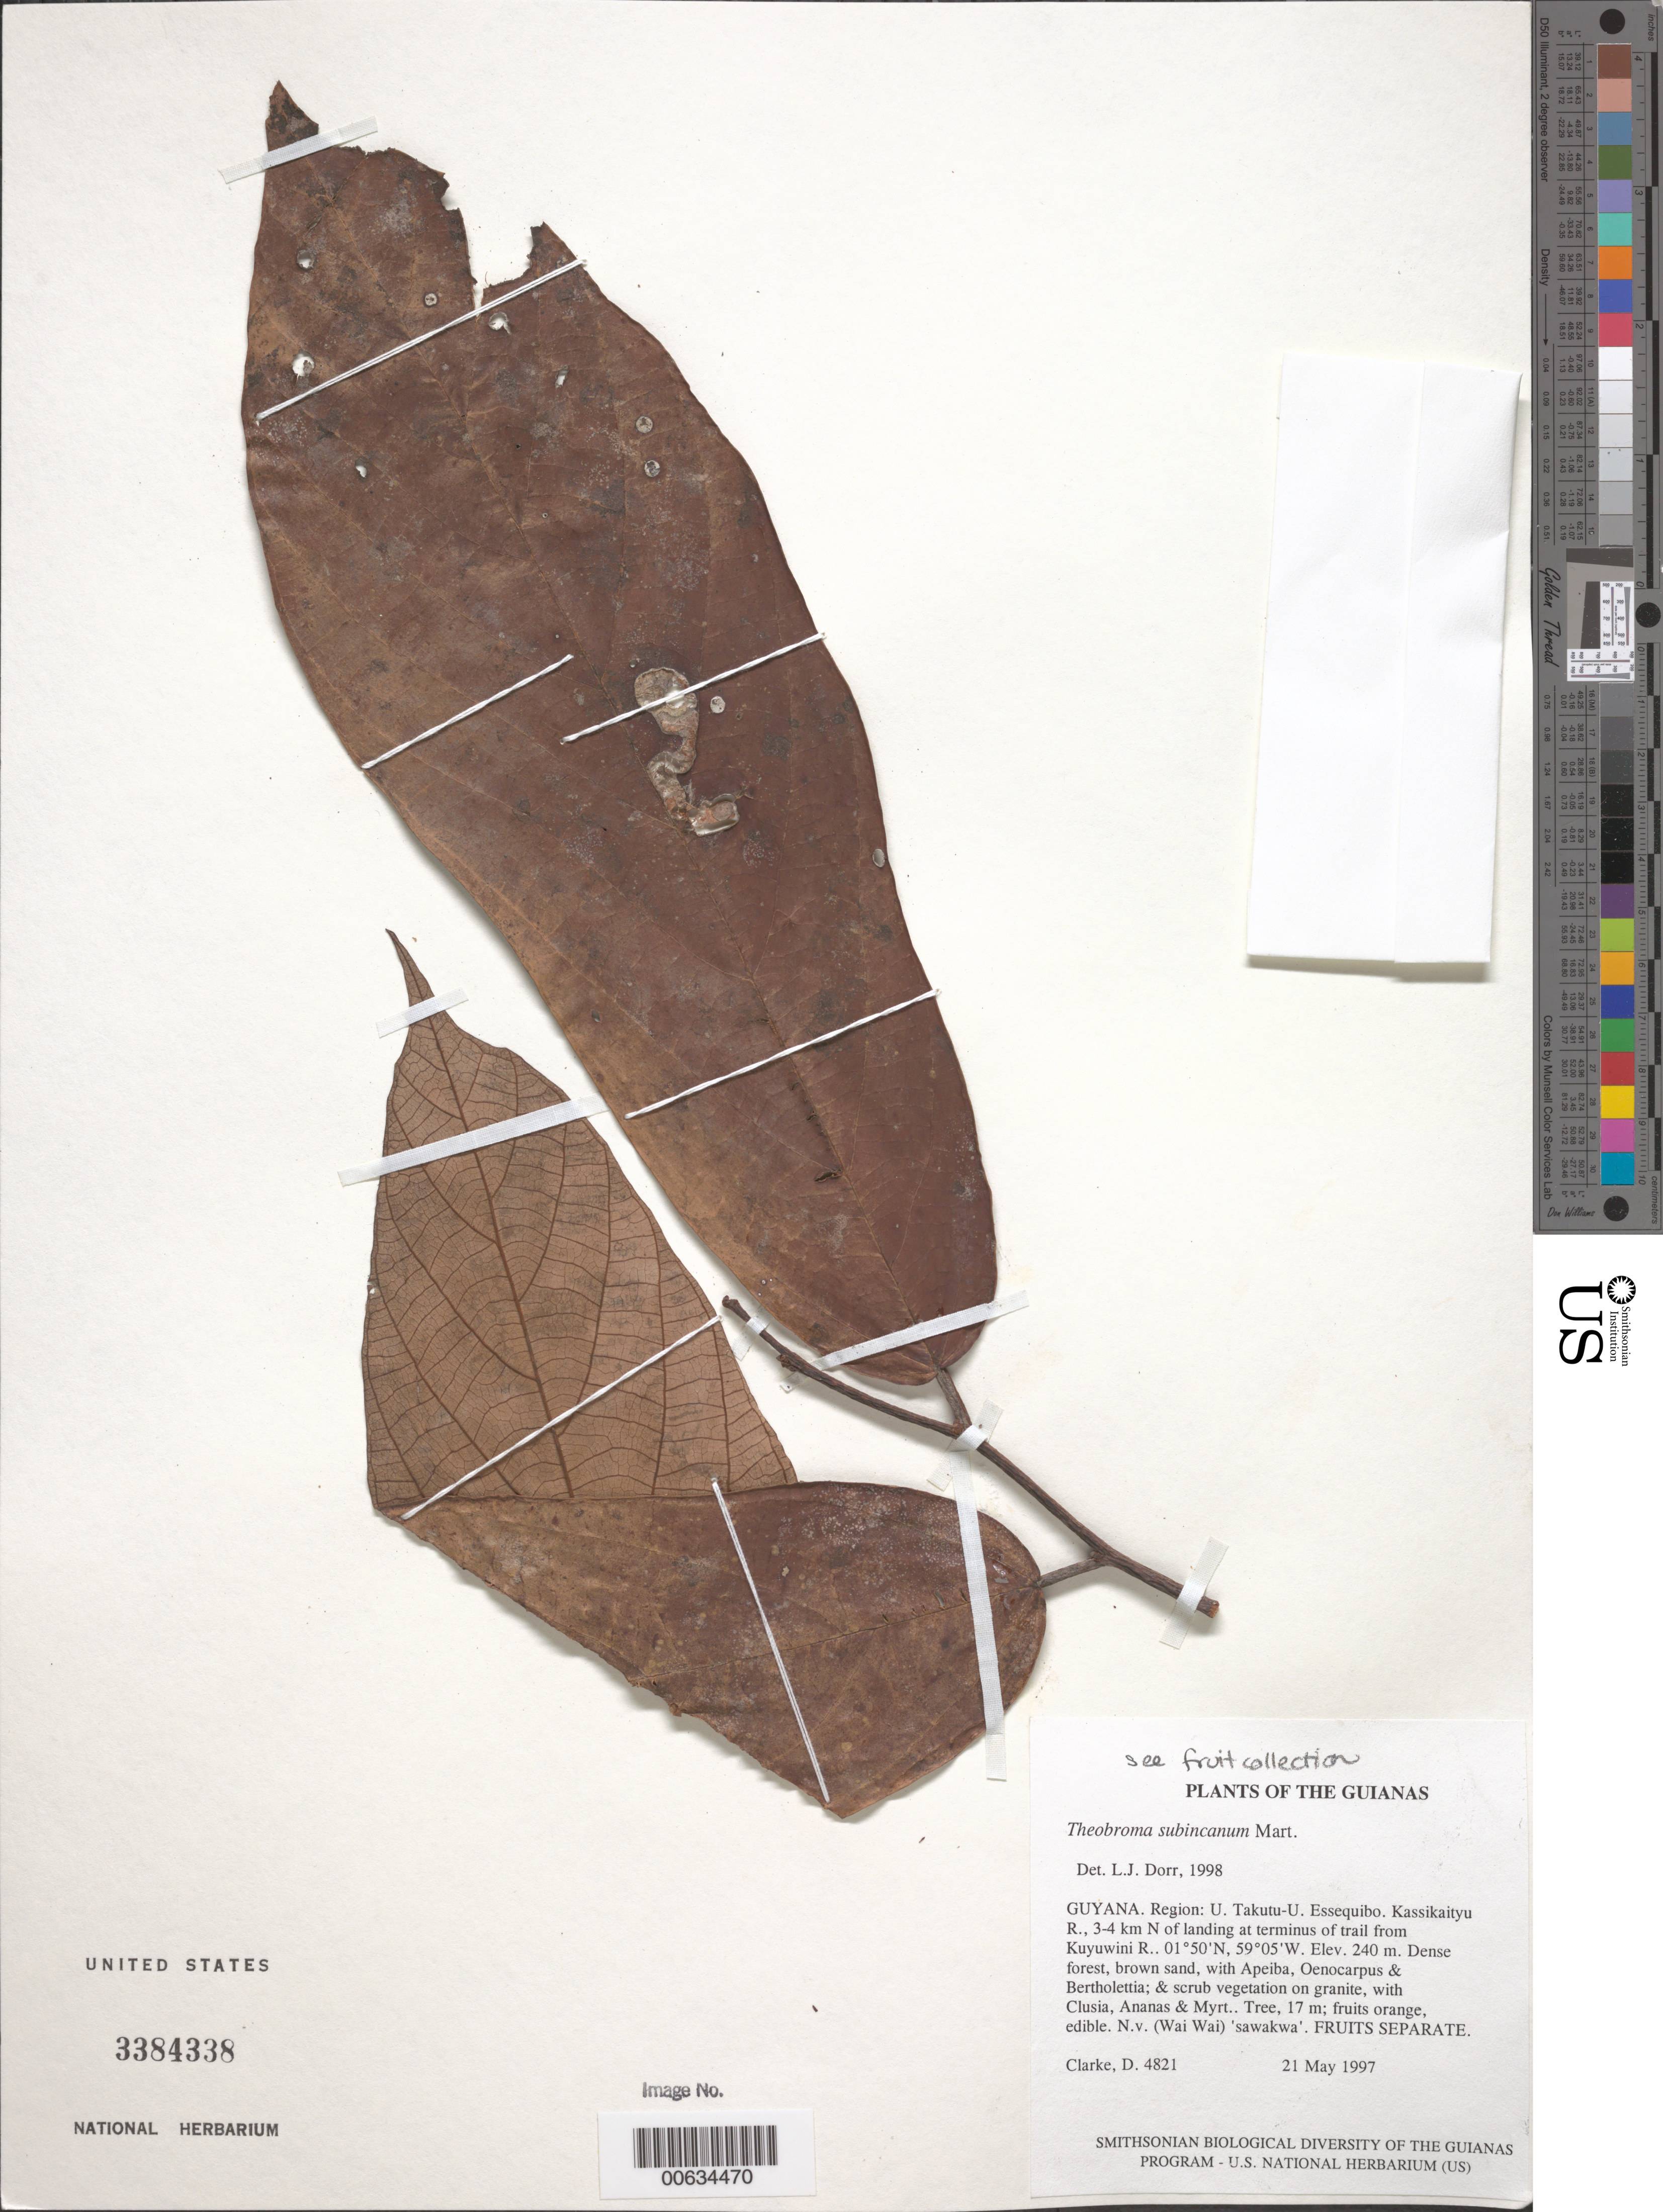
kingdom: Plantae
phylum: Tracheophyta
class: Magnoliopsida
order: Malvales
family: Malvaceae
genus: Theobroma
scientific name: Theobroma subincanum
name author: Mart.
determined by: Dorr, Laurence J., Curator (BOT), Smithsonian Institution - National Museum of Natural History (UNITED STATES)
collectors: H. D. Clarke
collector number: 4821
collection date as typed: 21 May 1997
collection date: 1997-05-21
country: Guyana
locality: U. Takutu-U. Essequibo. Kuyuwini R., trail to Kassikaityu R., 3-4 km N of landing at terminus of trail from Kuyuwini R.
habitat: Dense forest, brown sand with Apeiba, Oenocarpus and Bertholettia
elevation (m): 240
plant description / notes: SEE FRUIT COLLECTION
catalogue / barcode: US 3384338